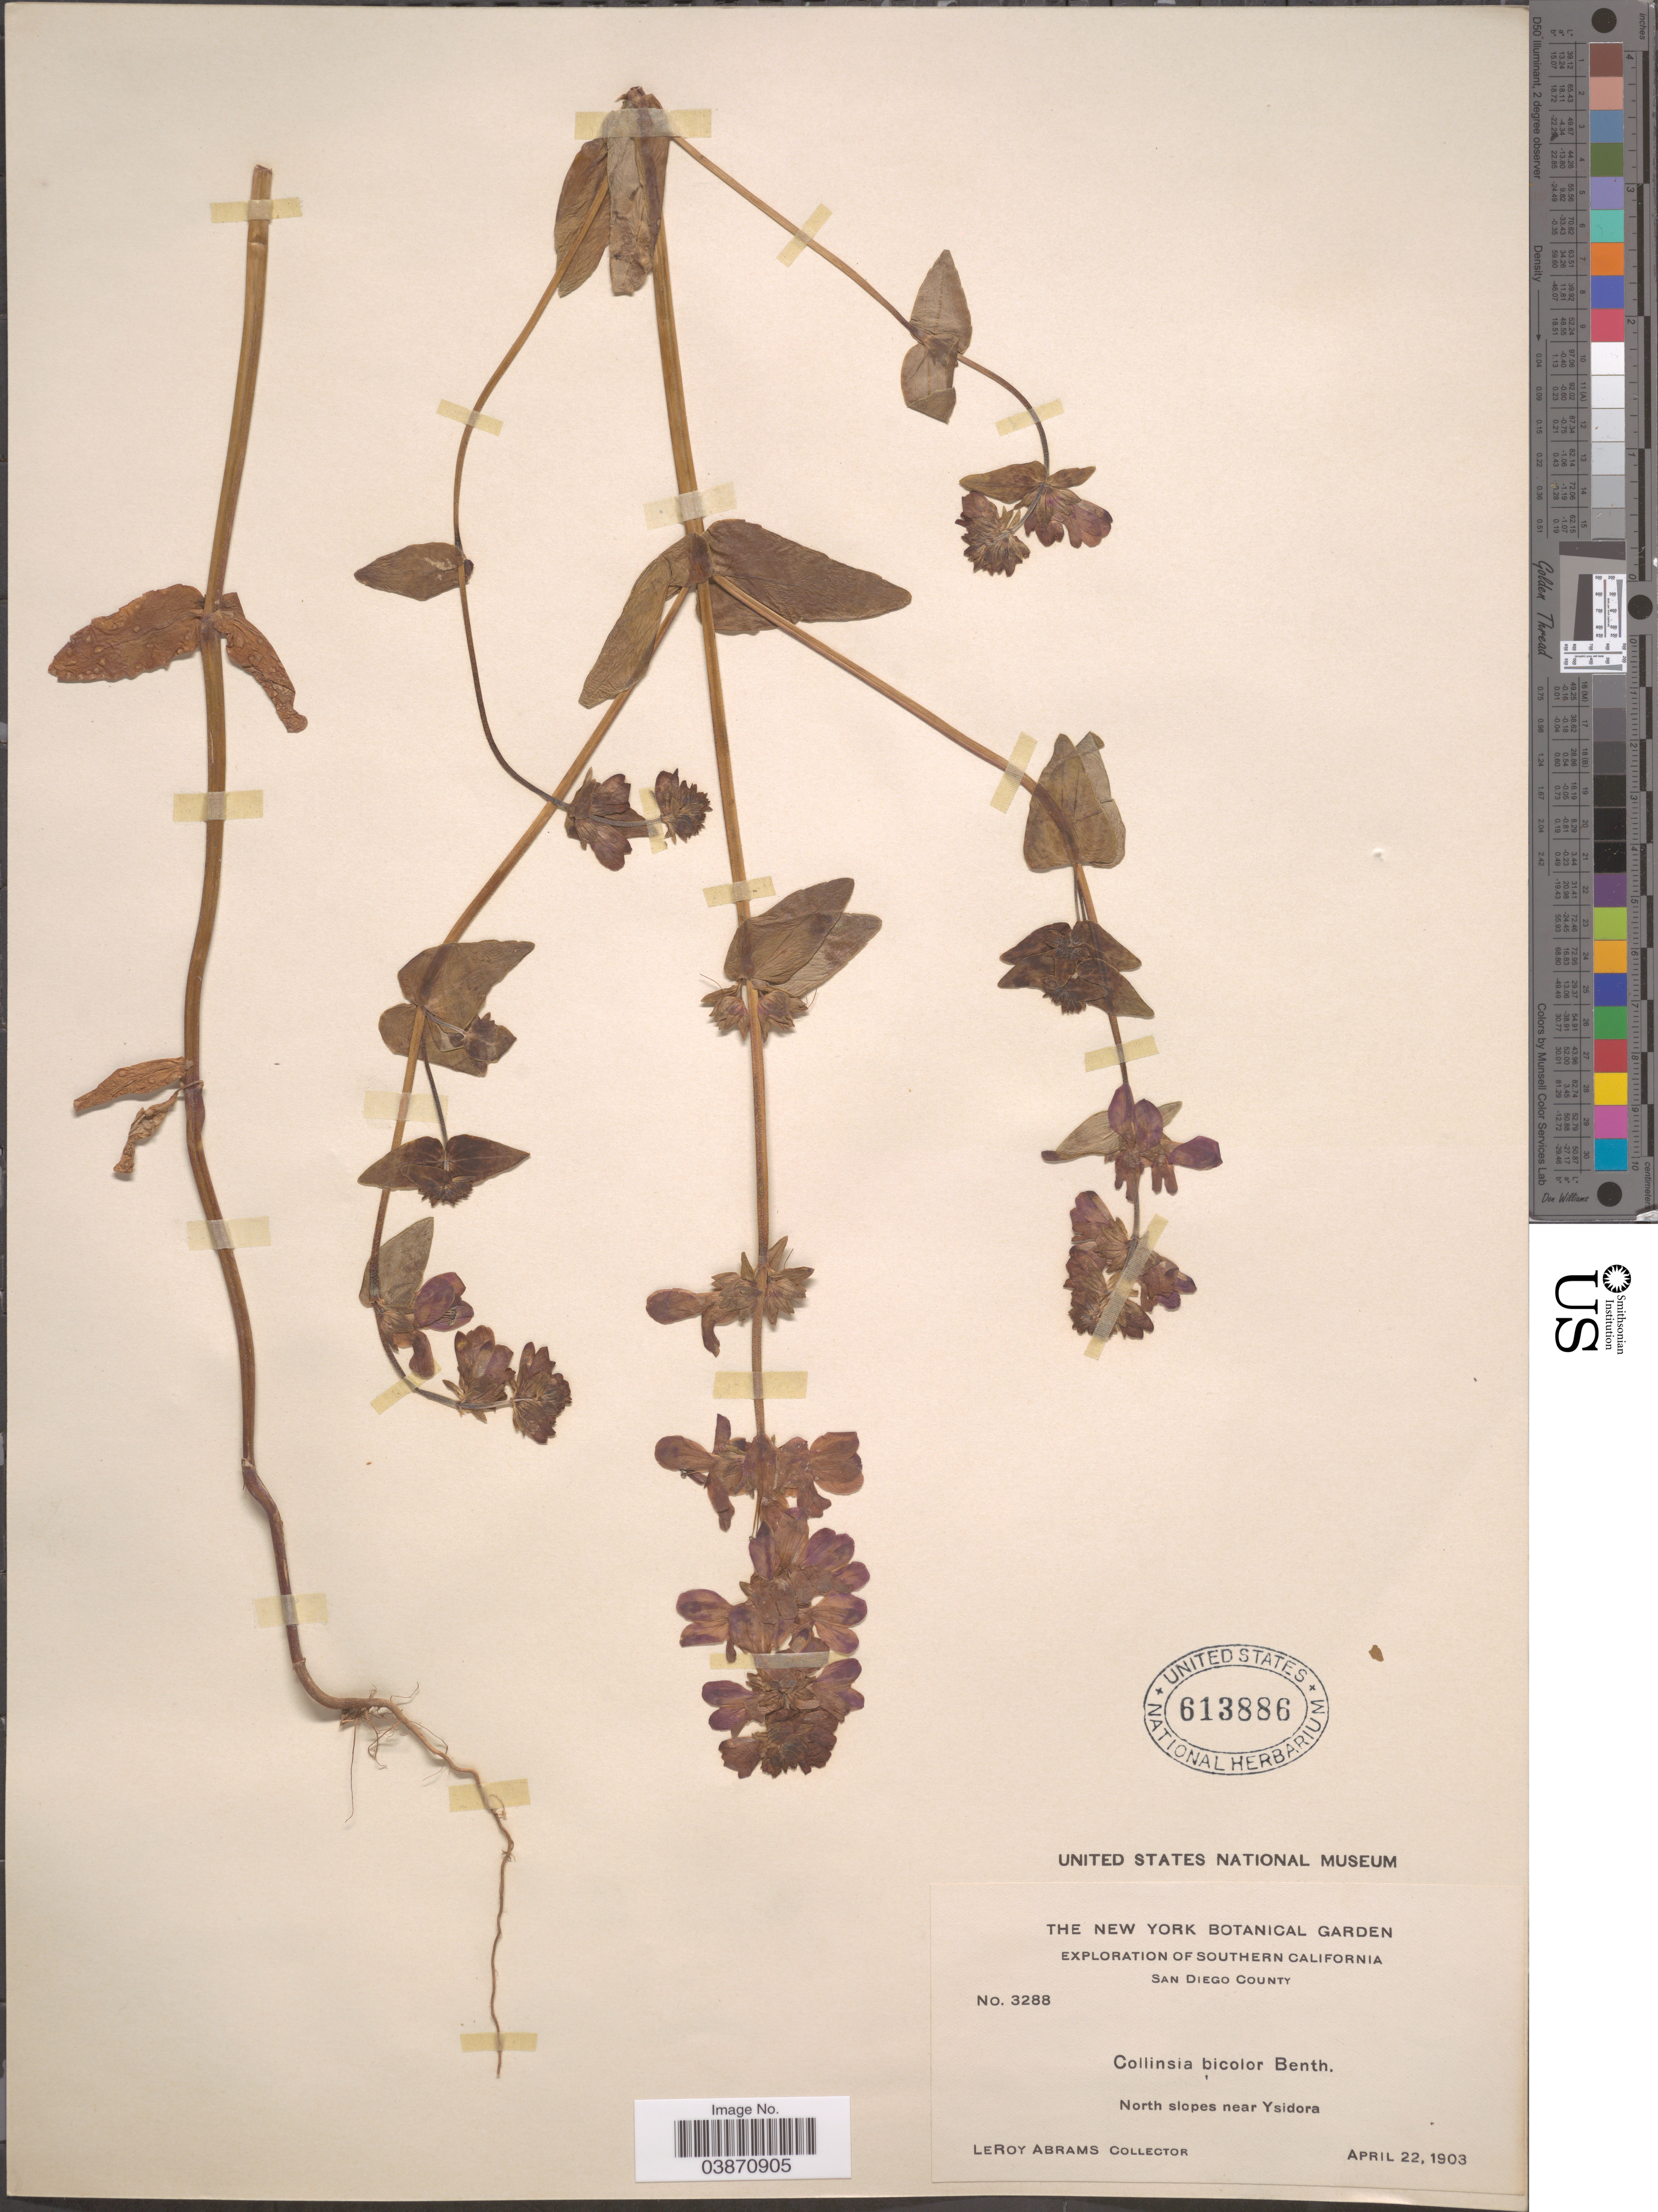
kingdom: Plantae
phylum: Tracheophyta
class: Magnoliopsida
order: Lamiales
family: Plantaginaceae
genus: Collinsia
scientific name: Collinsia bicolor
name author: Raf.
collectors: L. Abrams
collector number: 3288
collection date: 1903-04-22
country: United States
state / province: California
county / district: San Diego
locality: Southern California. San Diego County. North slopes near Ysidora.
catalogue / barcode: US 613886